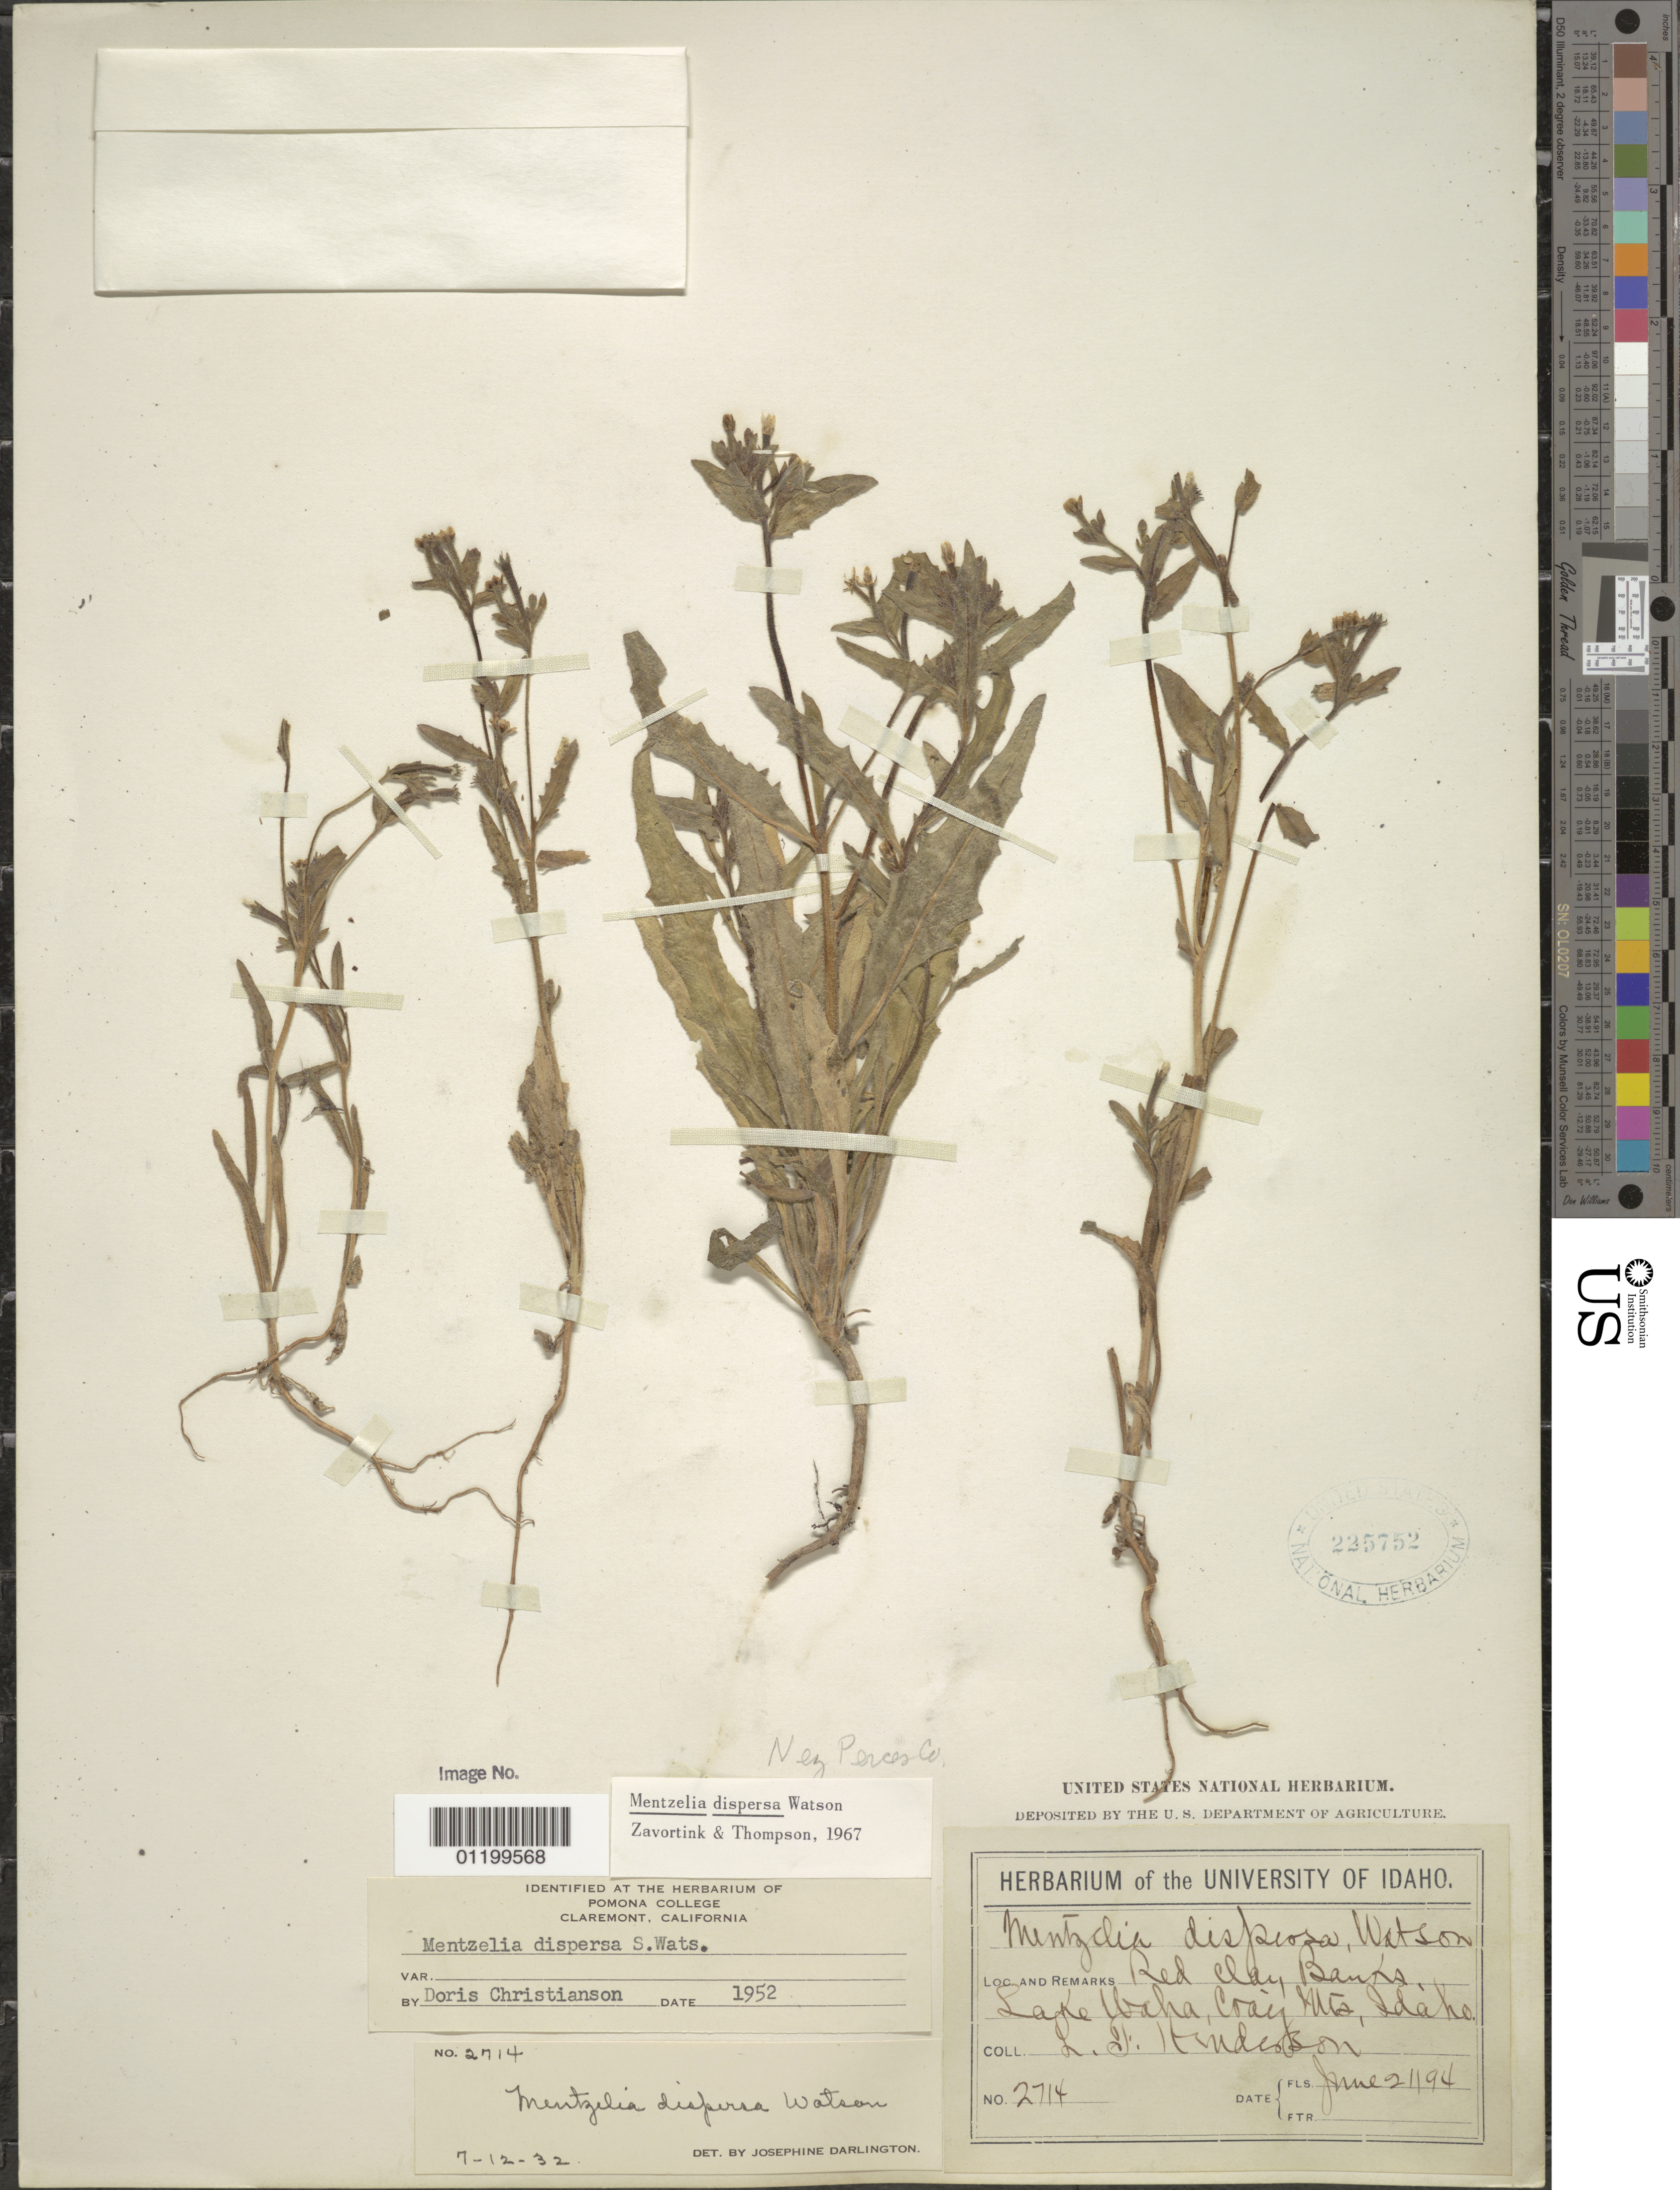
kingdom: Plantae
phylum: Tracheophyta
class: Magnoliopsida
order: Cornales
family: Loasaceae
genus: Mentzelia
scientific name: Mentzelia dispersa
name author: S. Watson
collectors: L. F. Henderson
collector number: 2714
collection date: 1894-06-21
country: United States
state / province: Idaho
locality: Red Clay Banks, Lake Waha, Craig Mts.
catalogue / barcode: US 225752